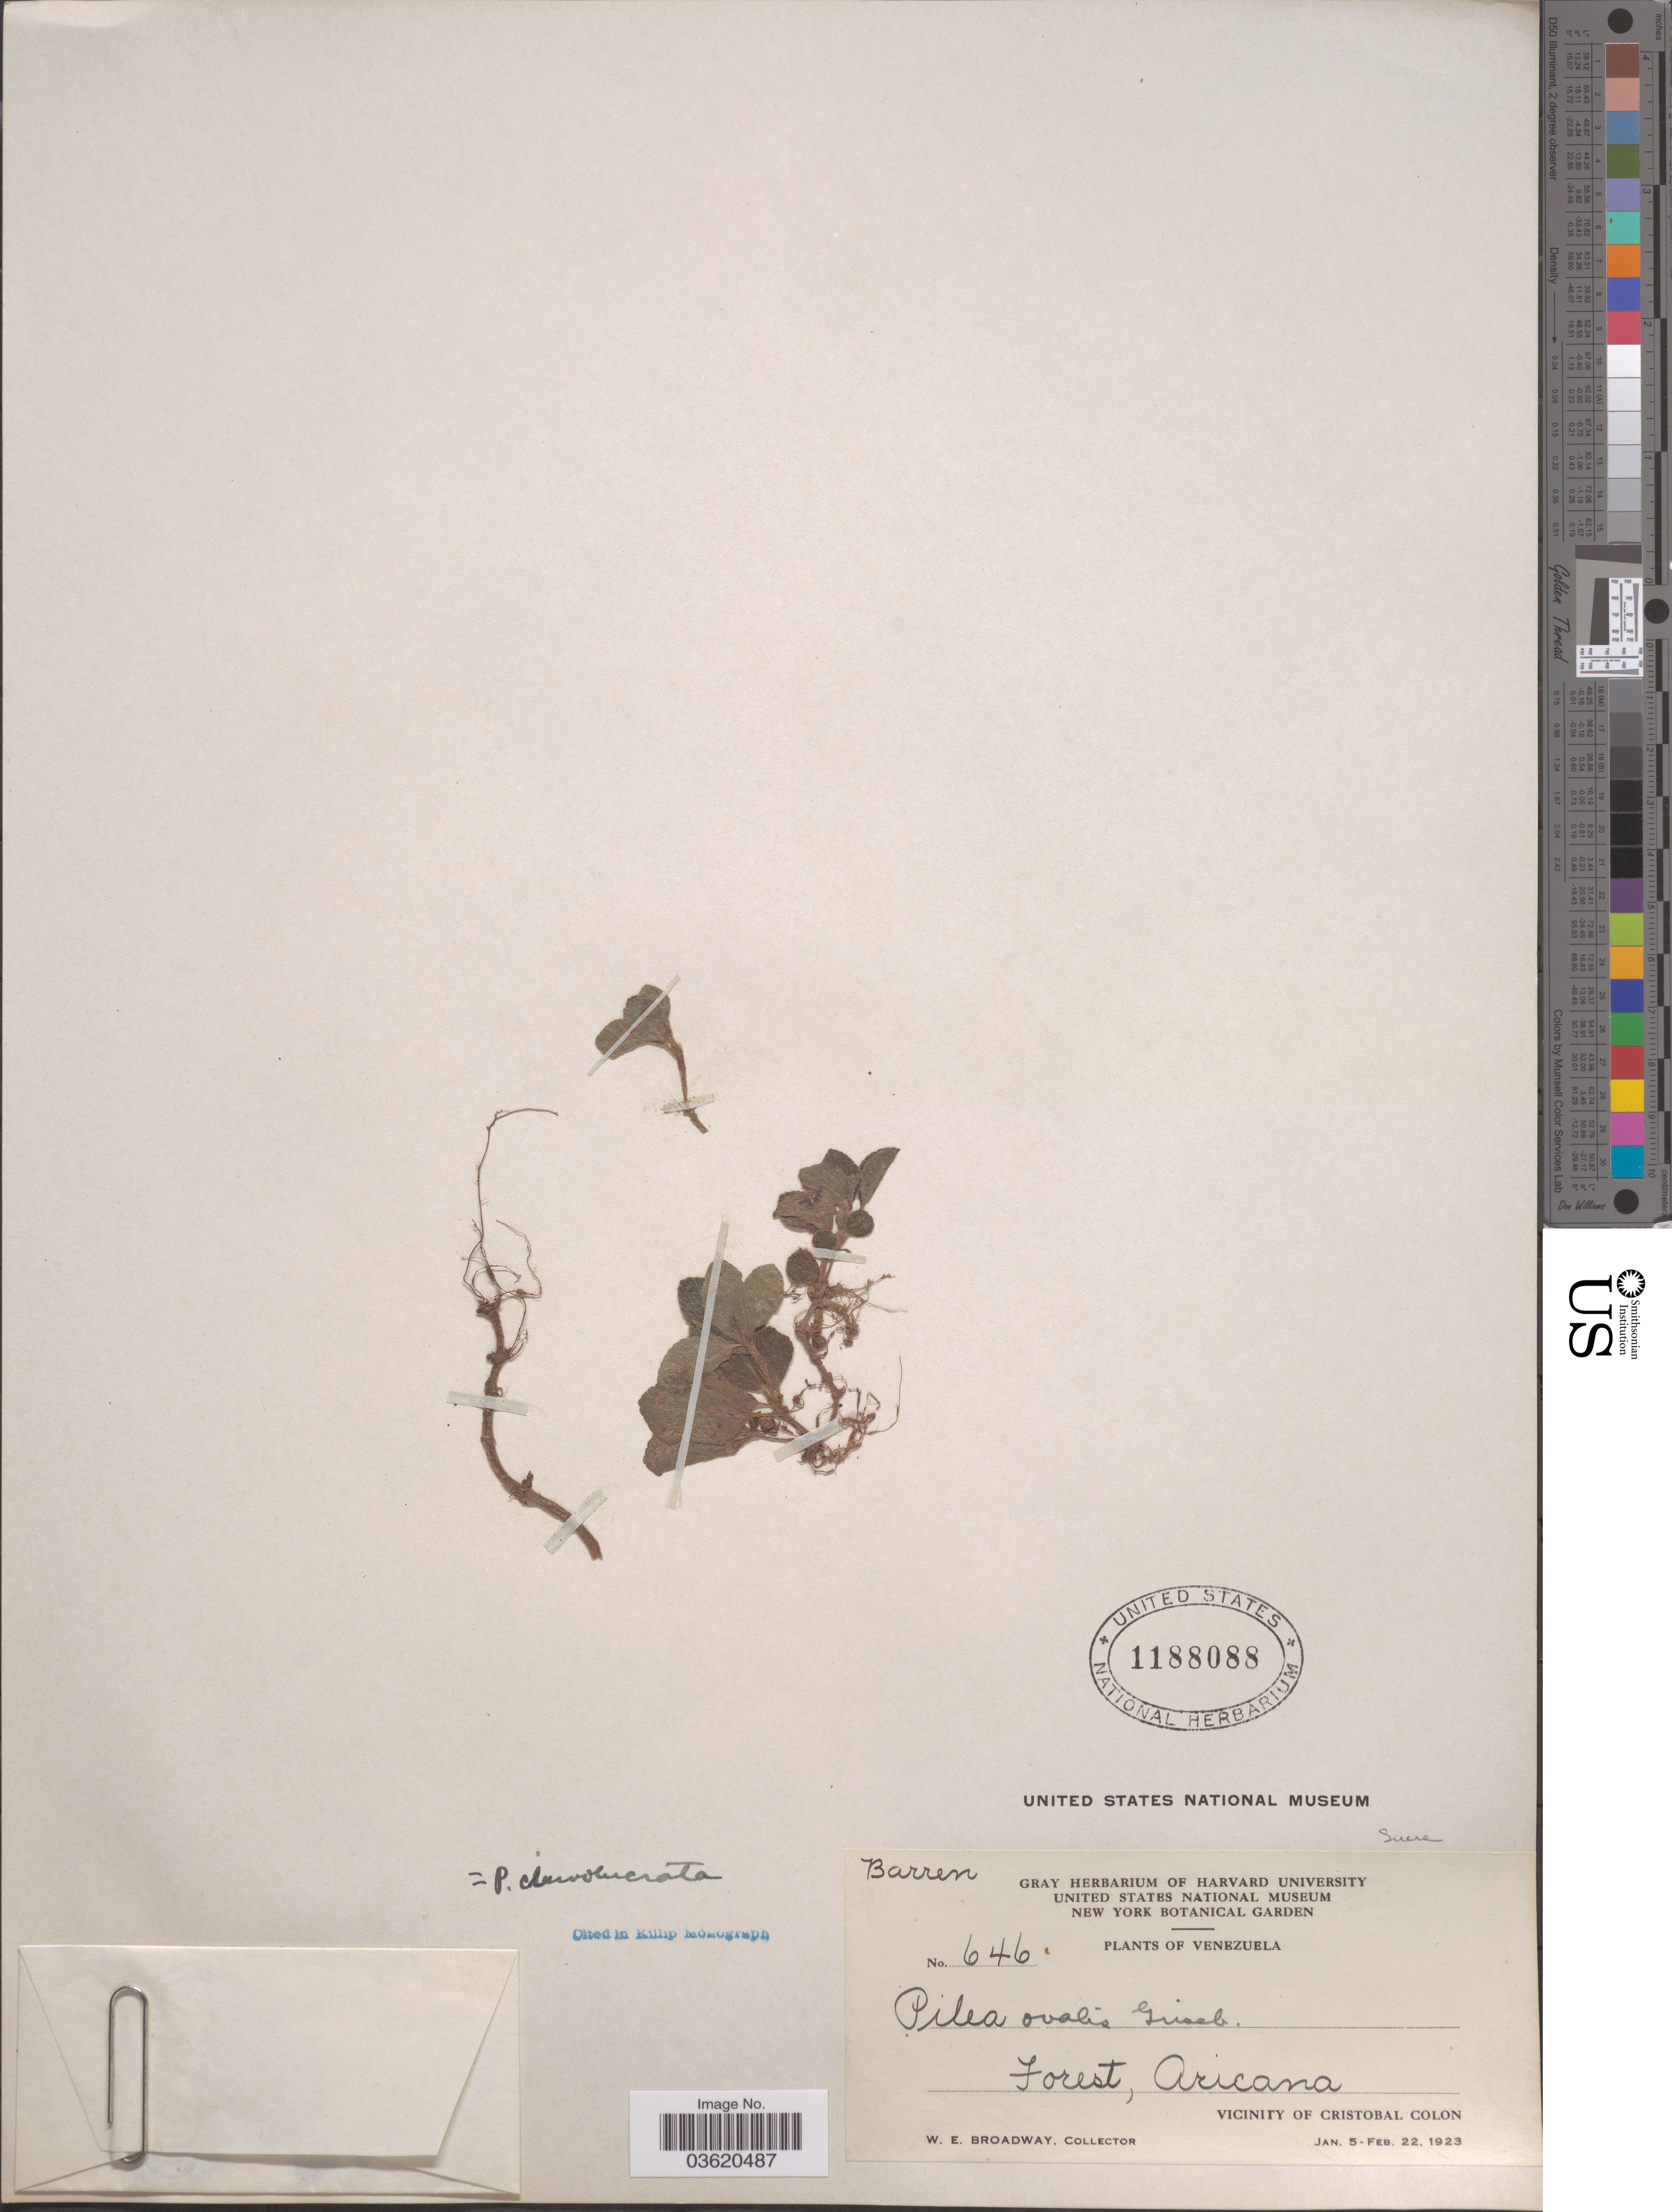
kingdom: Plantae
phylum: Tracheophyta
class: Magnoliopsida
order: Rosales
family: Urticaceae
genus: Pilea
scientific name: Pilea involucrata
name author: Urb.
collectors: W. E. Broadway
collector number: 646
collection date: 1923-01-05/1923-02-22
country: Venezuela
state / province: Sucre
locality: Forest, Aricana. Vicinity of Cristobal Colon.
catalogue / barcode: US 1188088